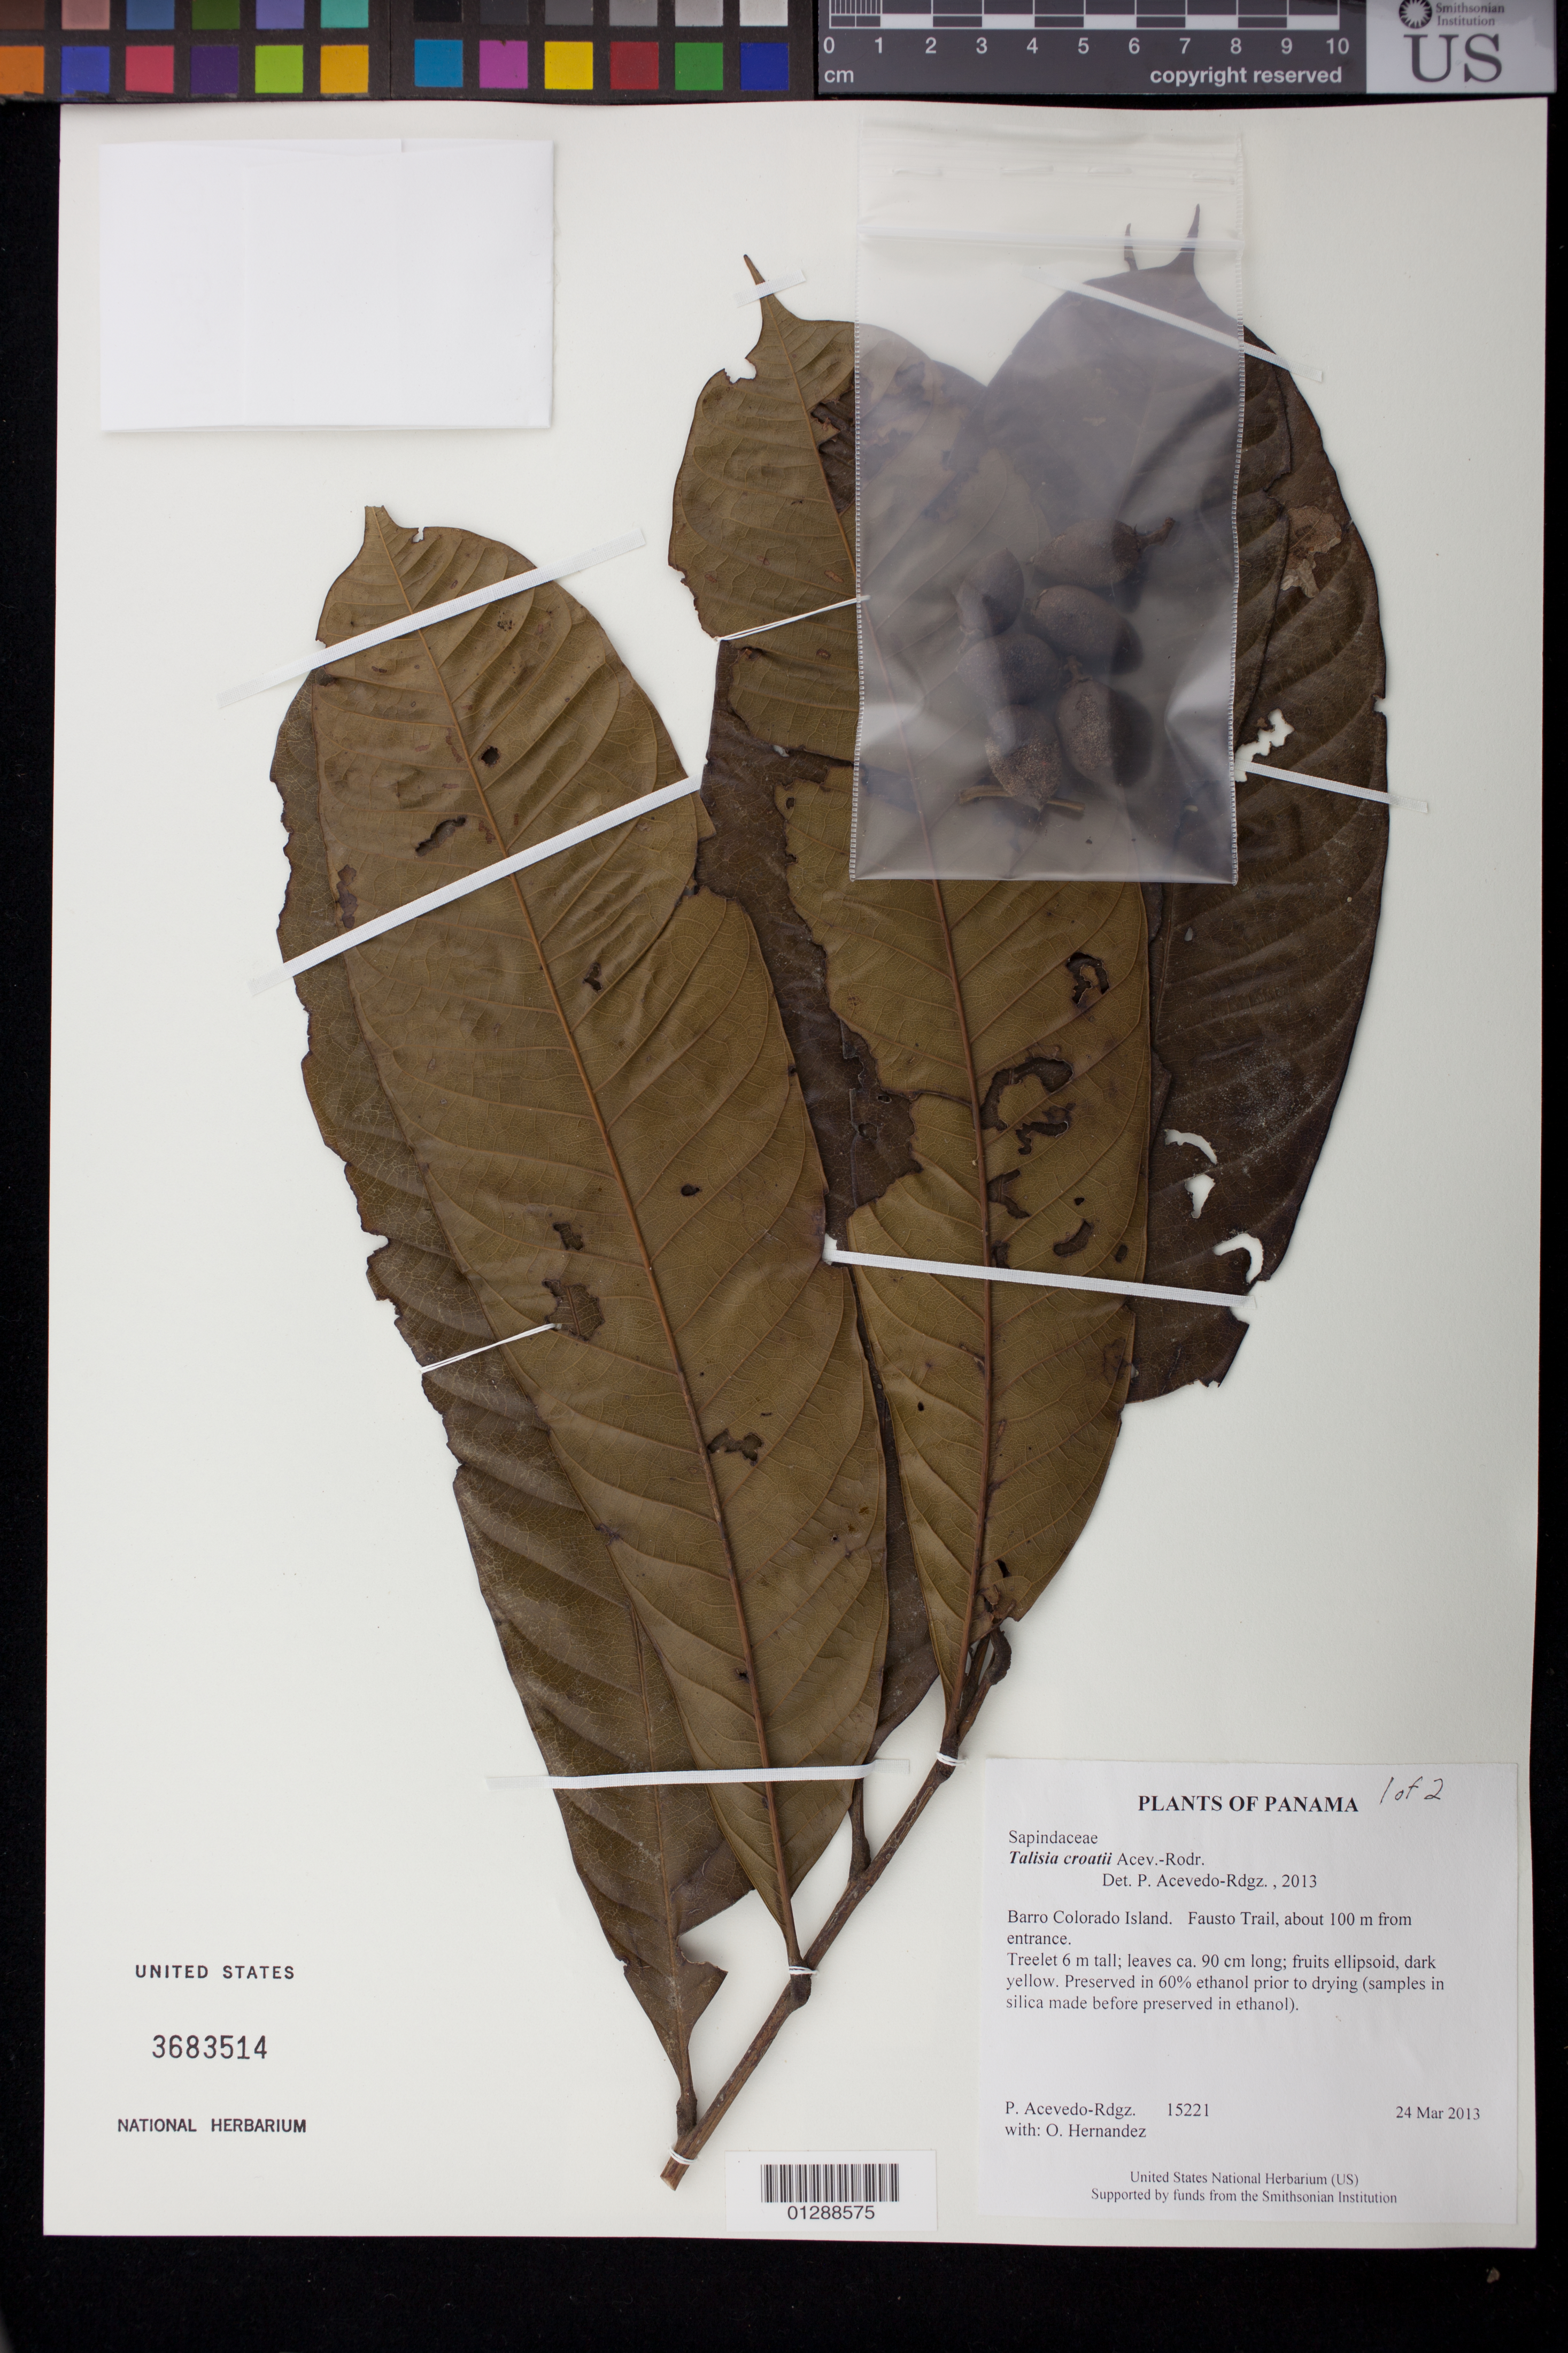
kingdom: Plantae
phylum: Tracheophyta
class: Magnoliopsida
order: Sapindales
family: Sapindaceae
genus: Talisia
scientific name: Talisia croatii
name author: Acev.-Rodr.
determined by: Acevedo-Rodríguez, P., (BOT), Smithsonian Institution - National Museum of Natural History (UNITED STATES)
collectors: P. Acevedo-Rodr. & O. Hernandez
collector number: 15221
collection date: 2013-03-24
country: Panama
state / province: Panamá Oeste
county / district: Canal Zone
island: Barro Colorado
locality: Fausto Trail, about 100 m from entrance.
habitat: Trail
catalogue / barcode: US 3683514